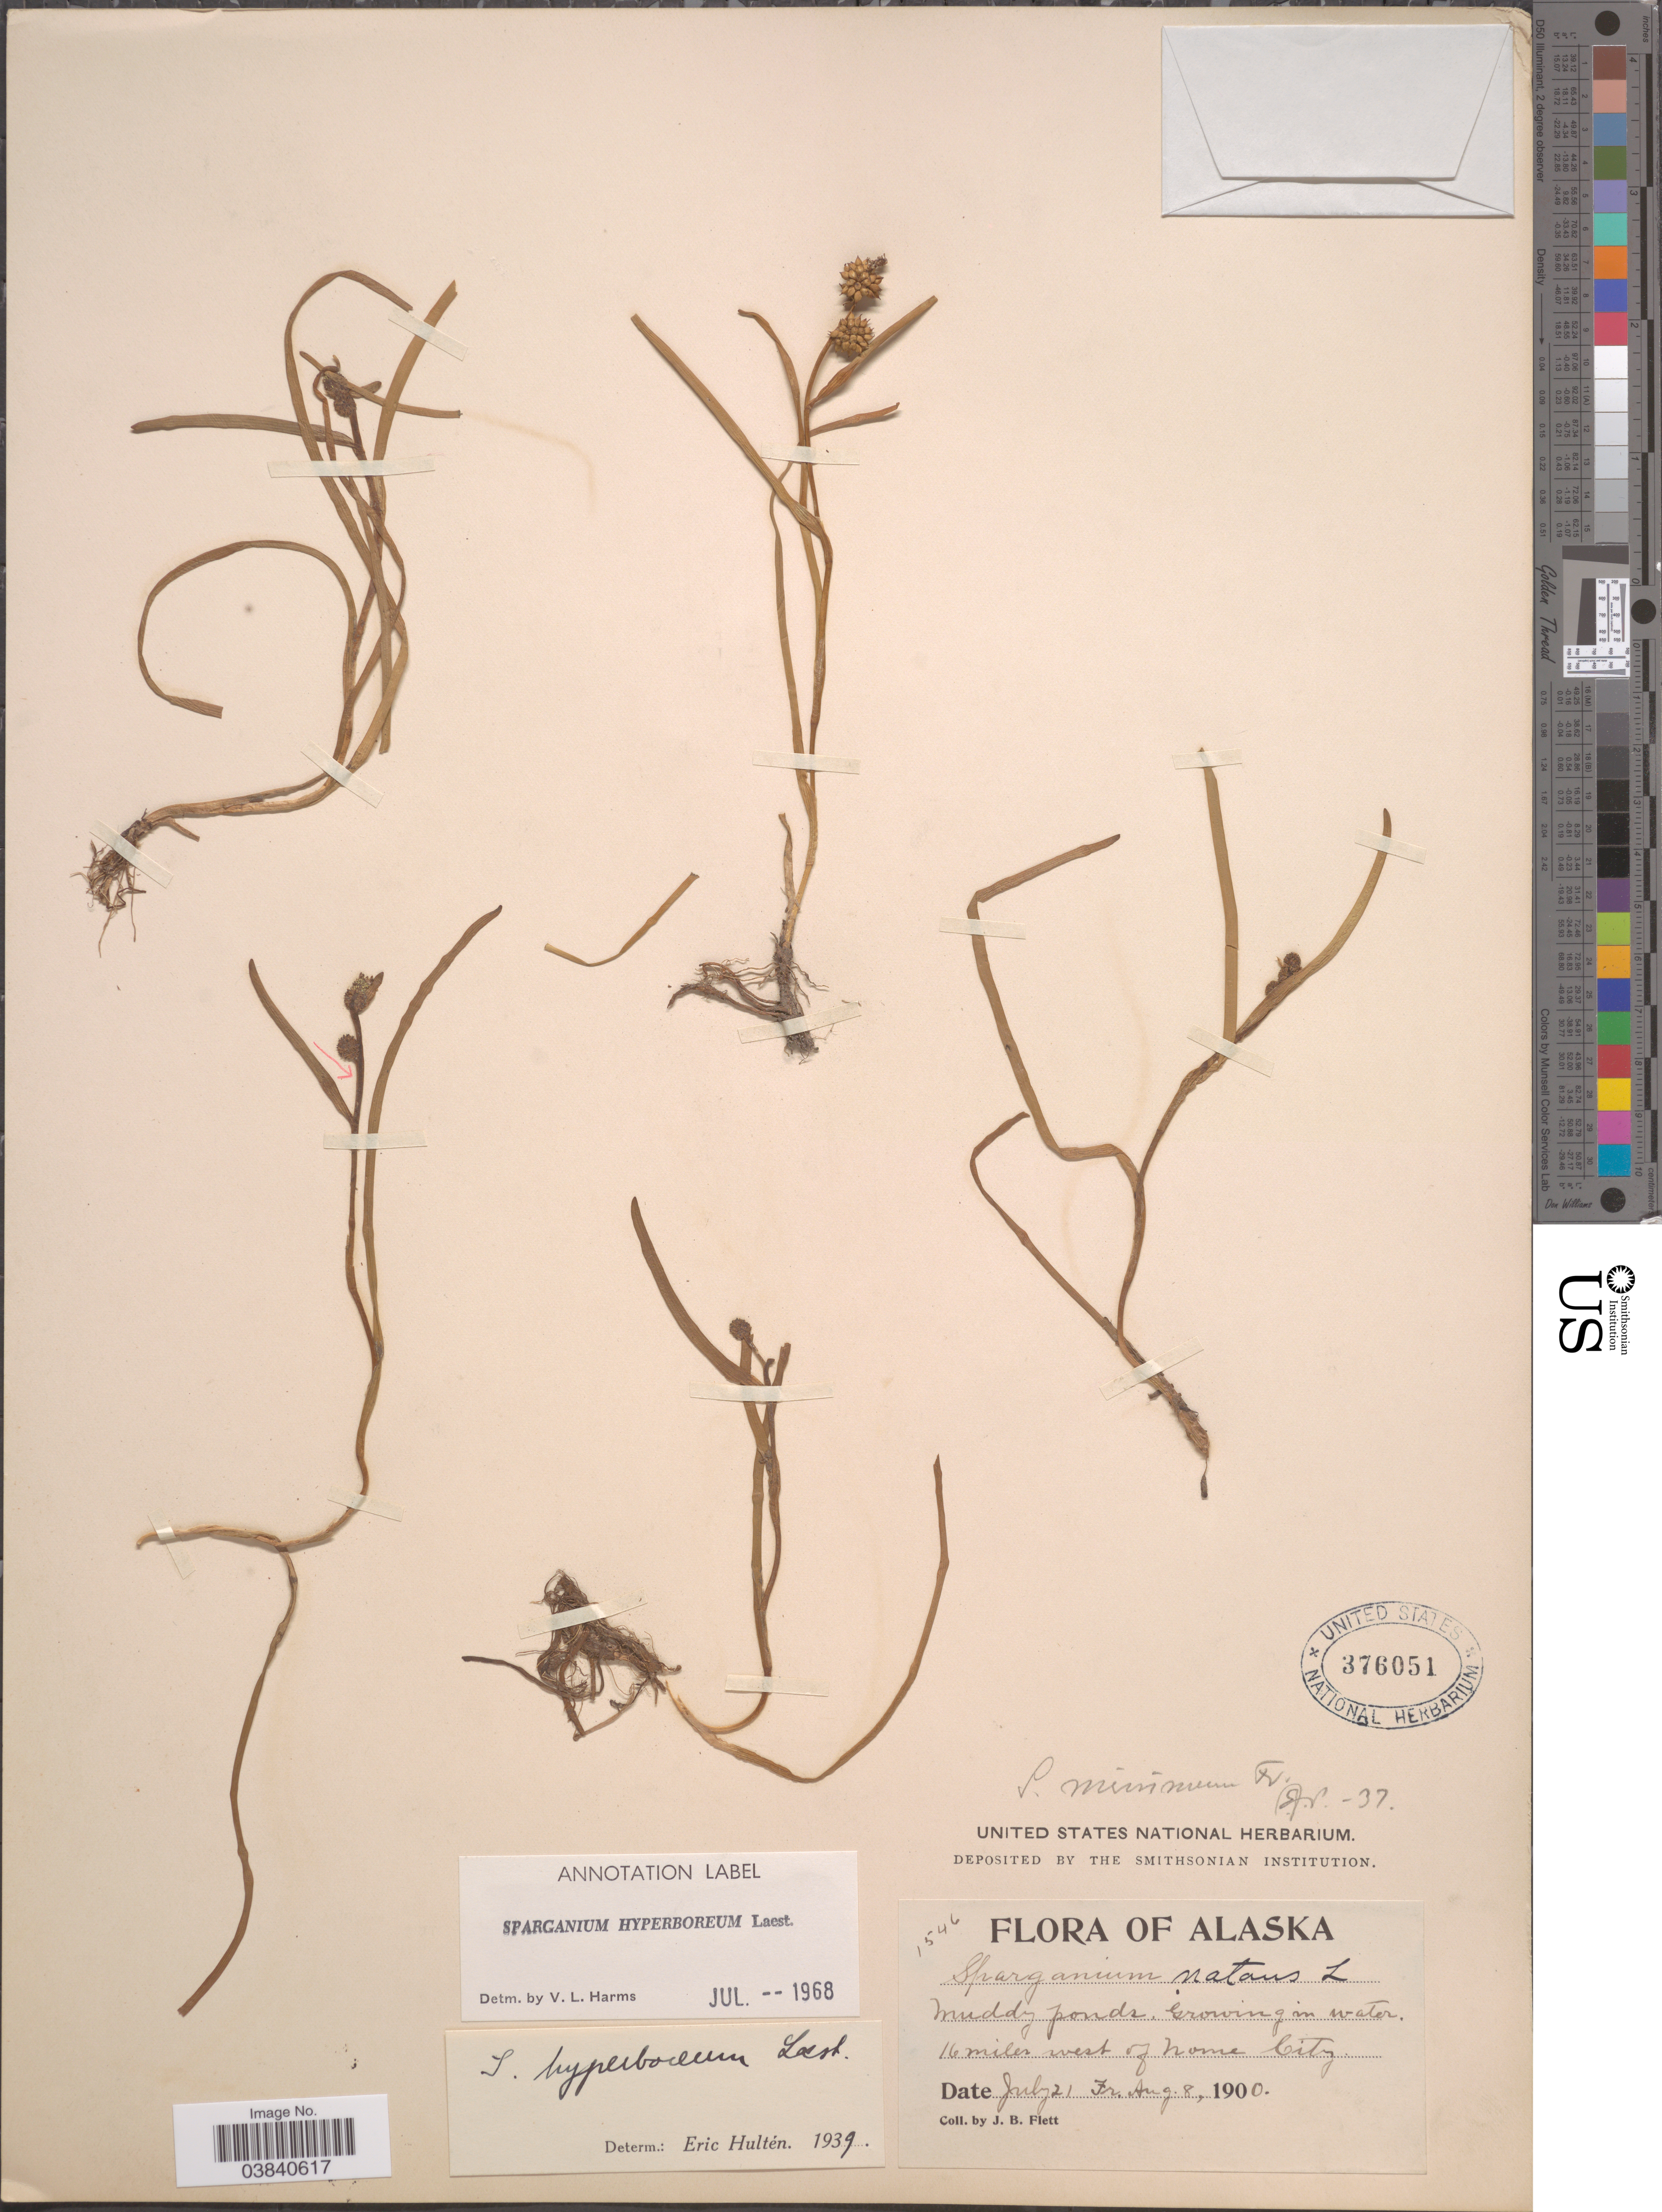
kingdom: Plantae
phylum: Tracheophyta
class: Liliopsida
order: Poales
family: Typhaceae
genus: Sparganium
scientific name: Sparganium hyperboreum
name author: Beurl. ex Laest.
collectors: J. Flett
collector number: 1546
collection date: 1900-07-21/1900-08-08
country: United States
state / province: Alaska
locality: Muddy ponds. 16 miles west of Nome City.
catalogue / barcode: US 376051